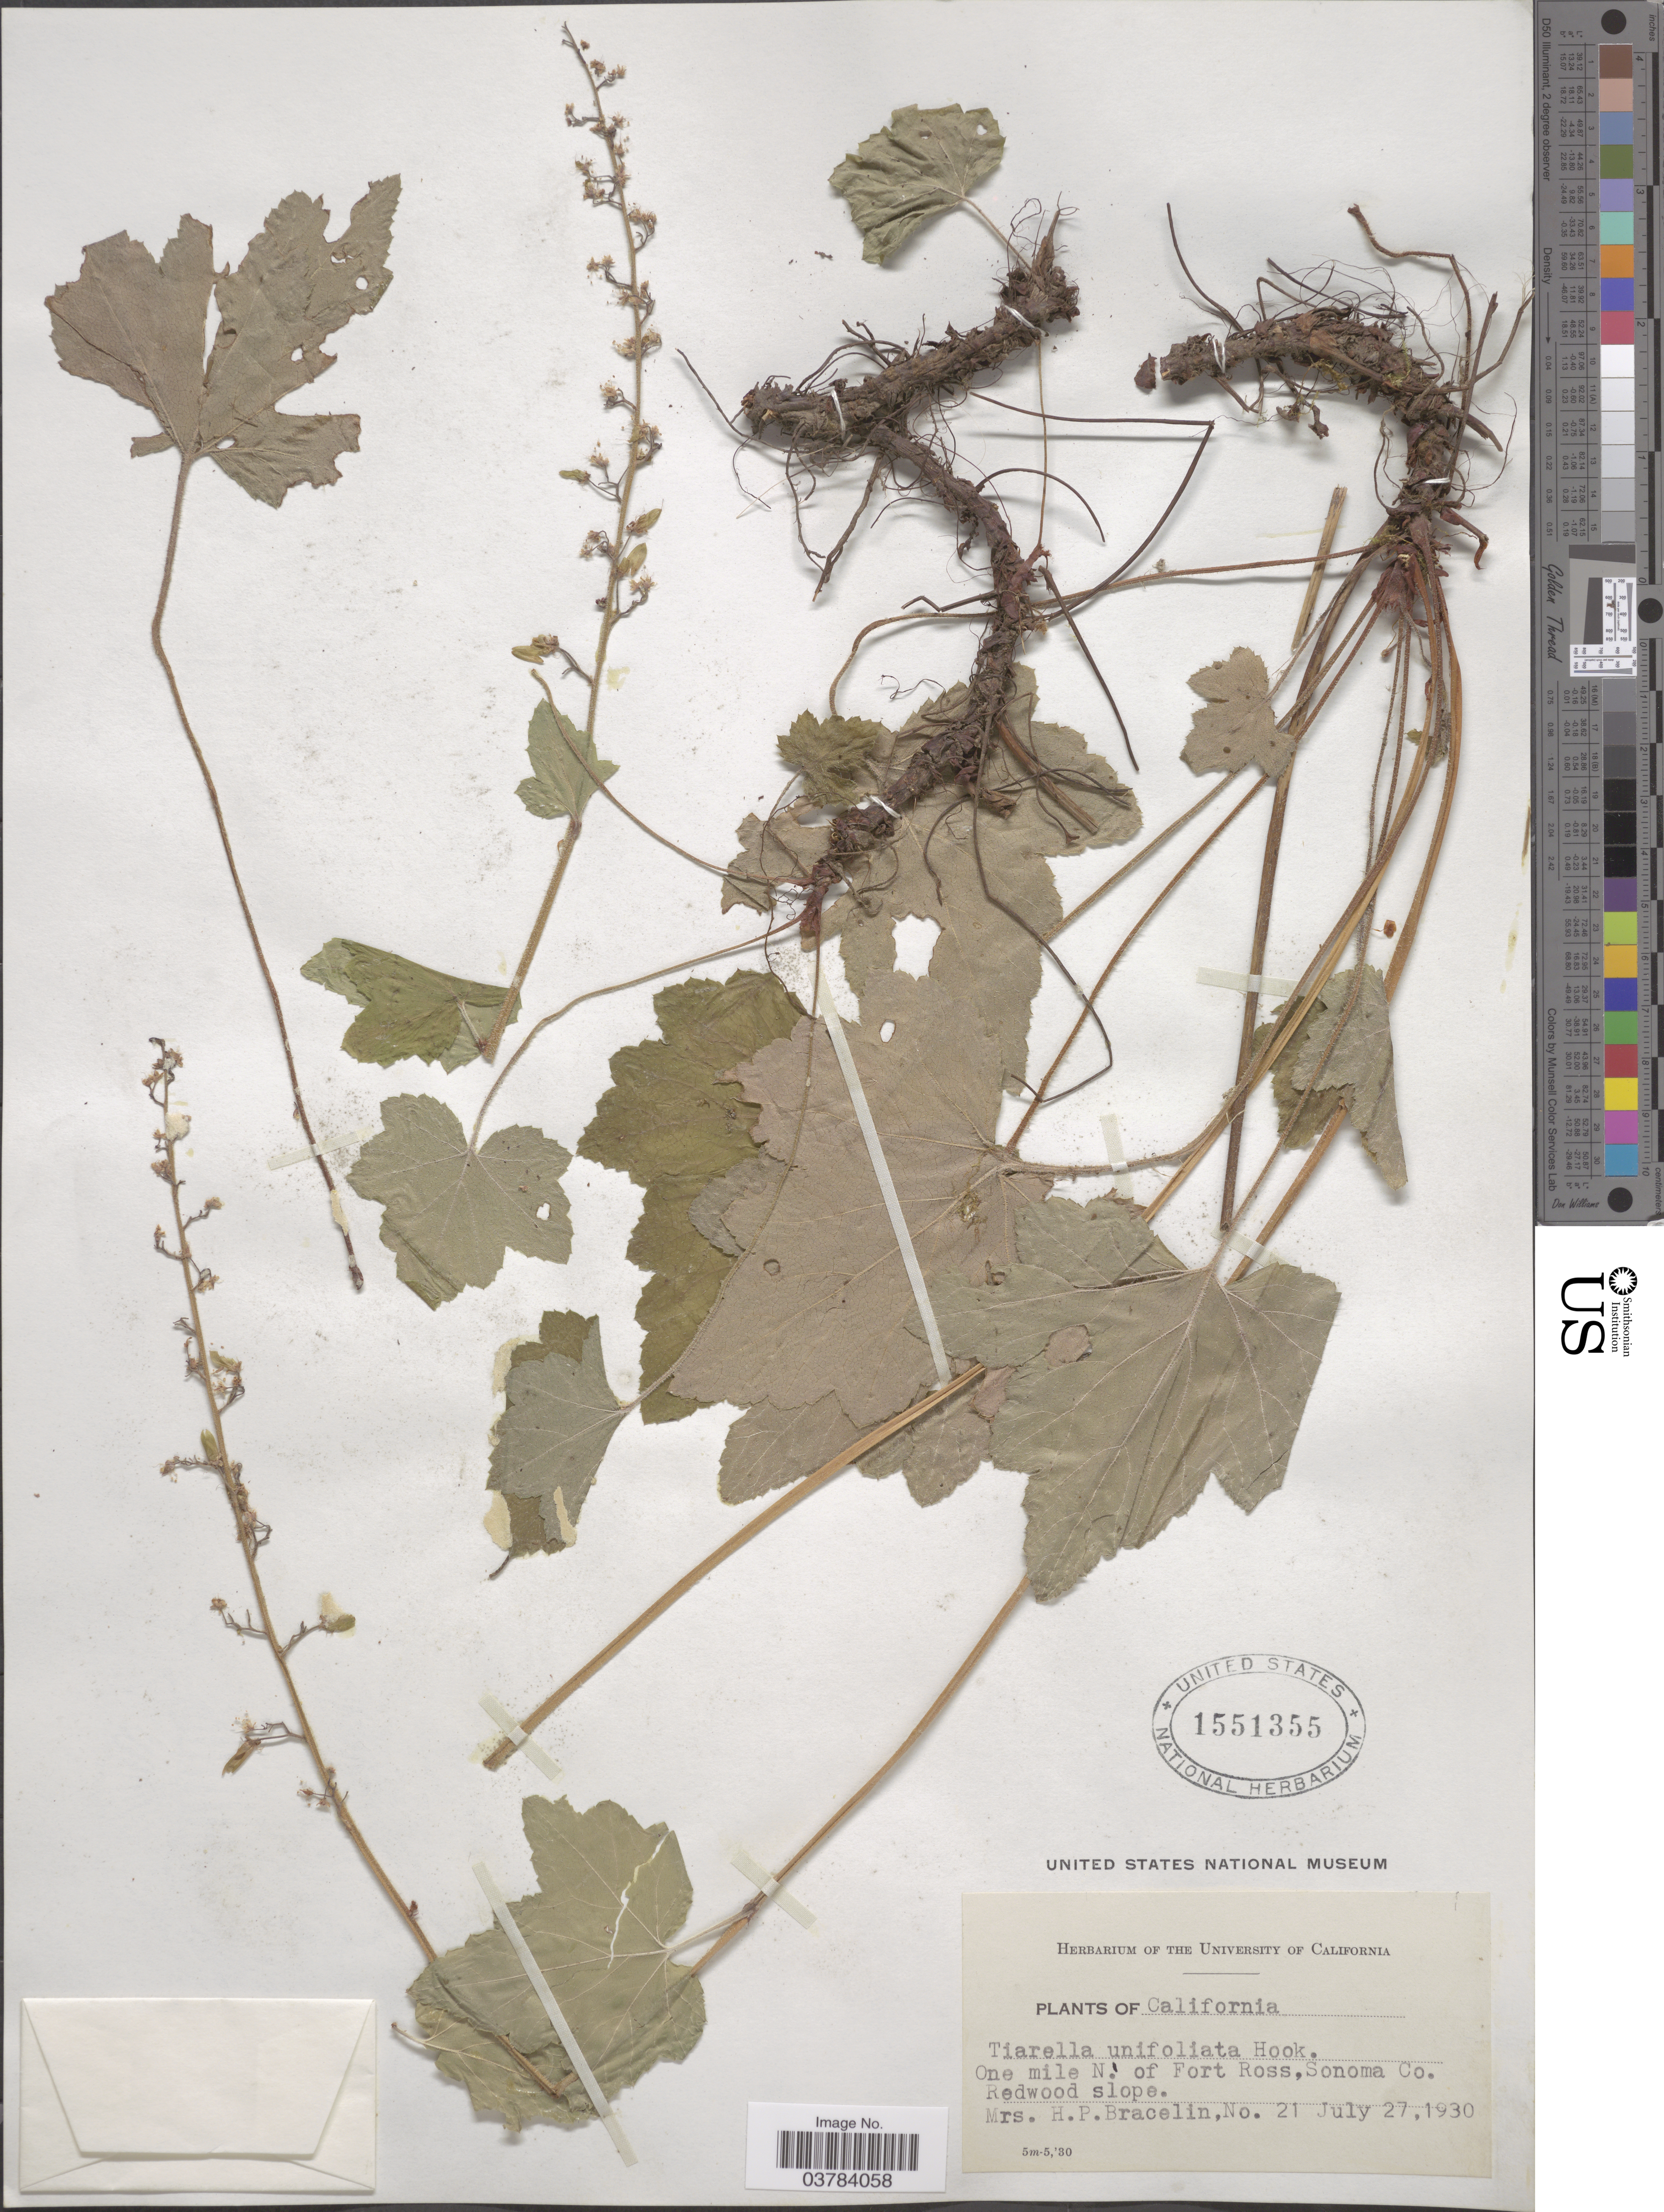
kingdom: Plantae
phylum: Tracheophyta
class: Magnoliopsida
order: Saxifragales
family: Saxifragaceae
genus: Tiarella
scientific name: Tiarella unifoliata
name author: Hook.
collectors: H. Bracelin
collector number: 21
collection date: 1930-07-27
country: United States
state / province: California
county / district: Sonoma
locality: One mile N. of Fort Ross, Sonoma Co.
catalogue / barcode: US 1551355